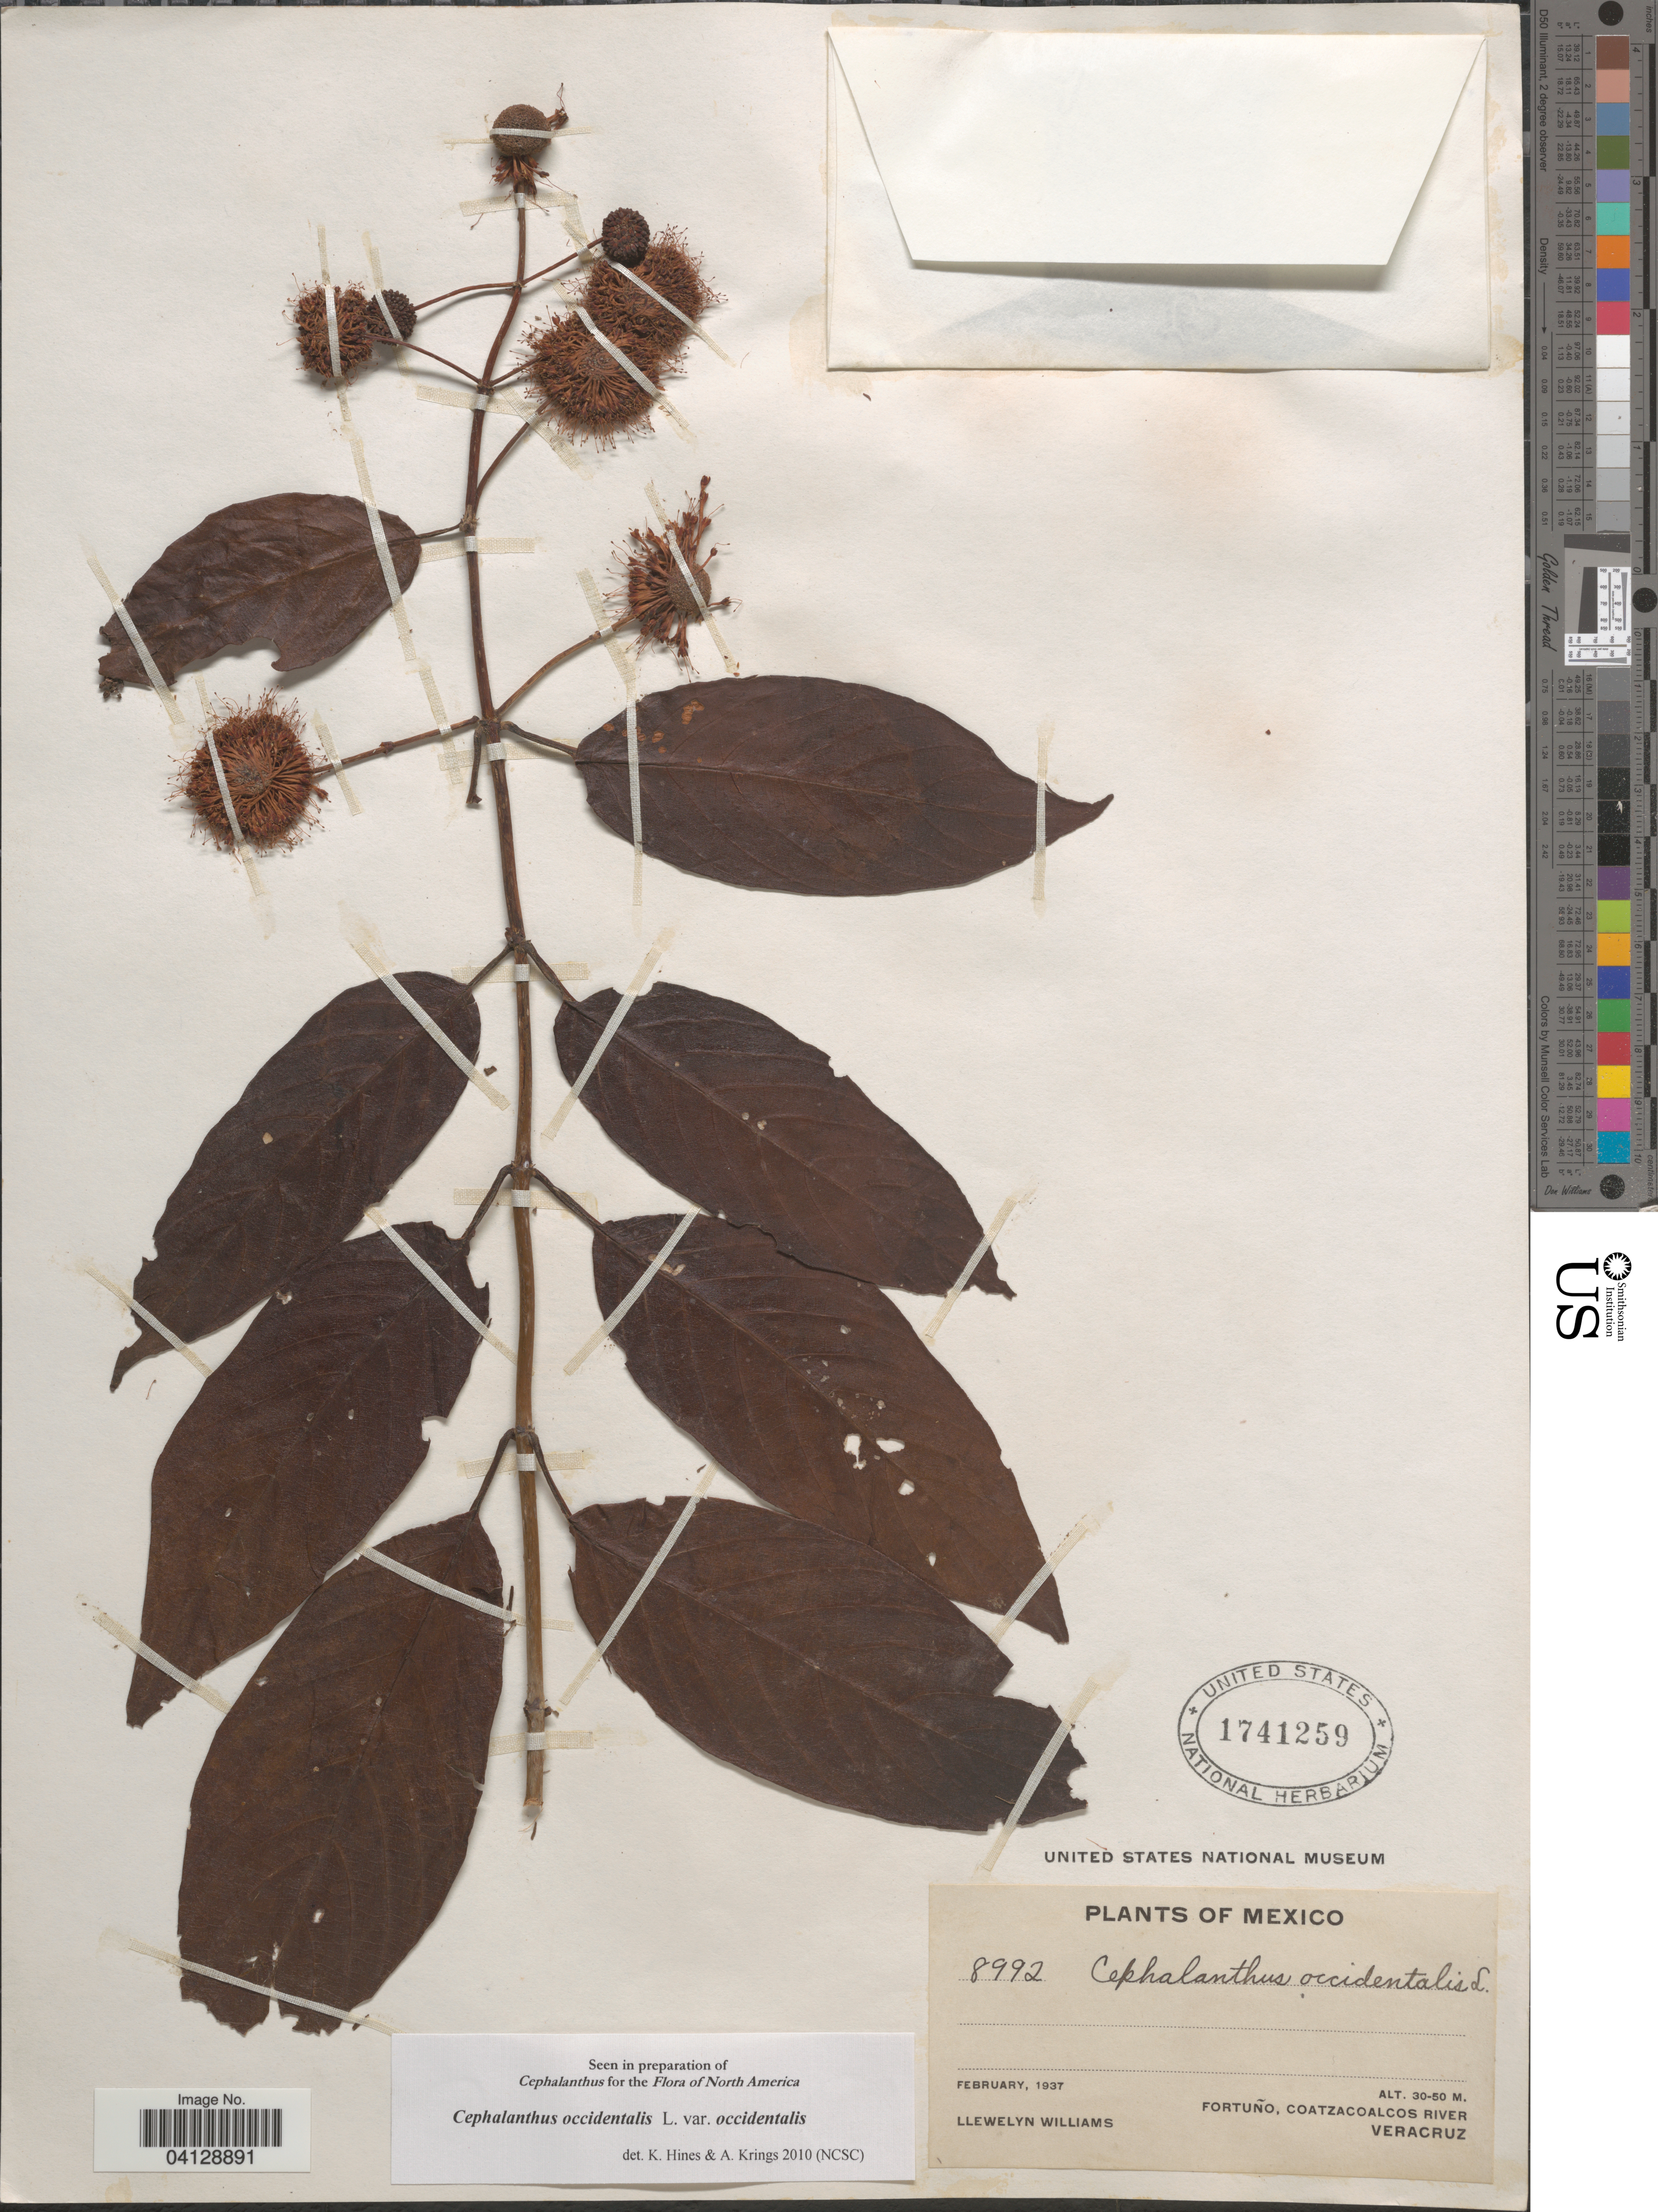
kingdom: Plantae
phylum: Tracheophyta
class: Magnoliopsida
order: Gentianales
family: Rubiaceae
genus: Cephalanthus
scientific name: Cephalanthus occidentalis var. occidentalis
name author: L.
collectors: Ll. Williams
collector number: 8992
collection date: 1937-02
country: Mexico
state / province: Veracruz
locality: Fortuño, Coatzacoalcos River. Veracruz.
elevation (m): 30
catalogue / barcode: US 1741259